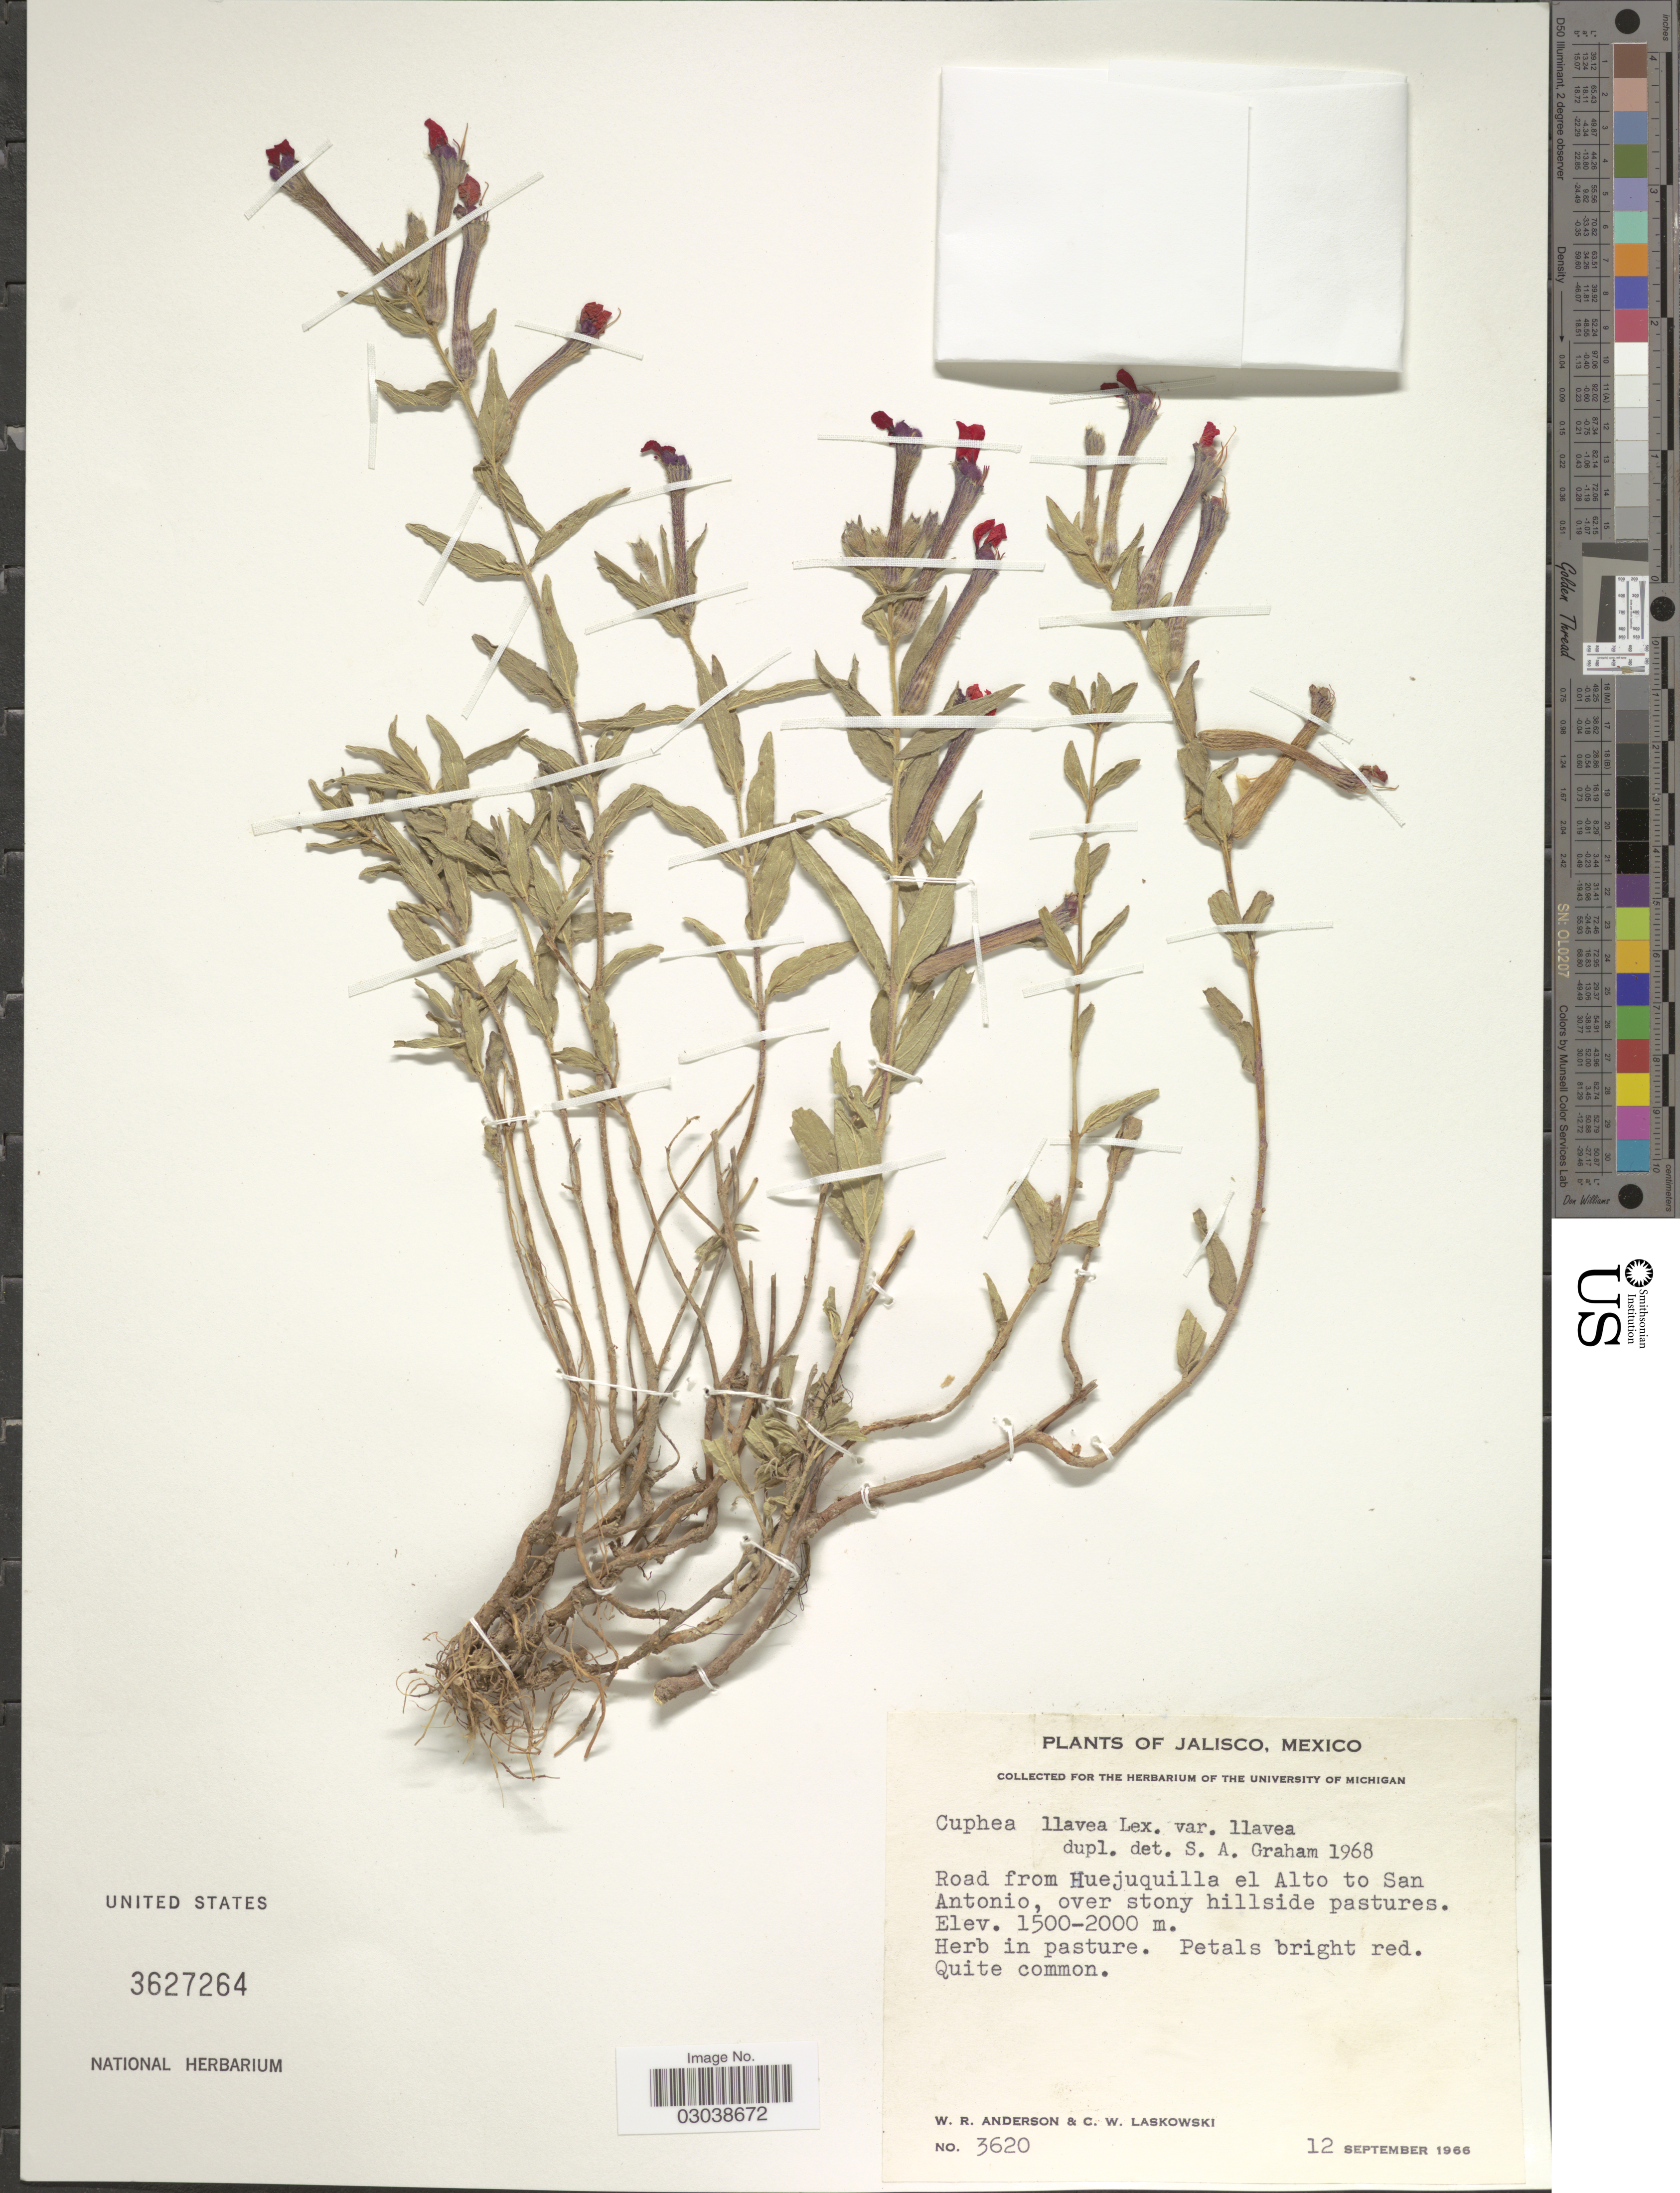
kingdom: Plantae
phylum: Tracheophyta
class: Magnoliopsida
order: Myrtales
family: Lythraceae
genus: Cuphea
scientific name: Cuphea llavea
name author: Lex.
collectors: W. Anderson & C. Laskowski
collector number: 3620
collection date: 1966-09-12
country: Mexico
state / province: Jalisco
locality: Road from Huejuquilla el Alto to San Antonio, over stony hillside pastures.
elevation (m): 1500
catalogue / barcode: US 3627264